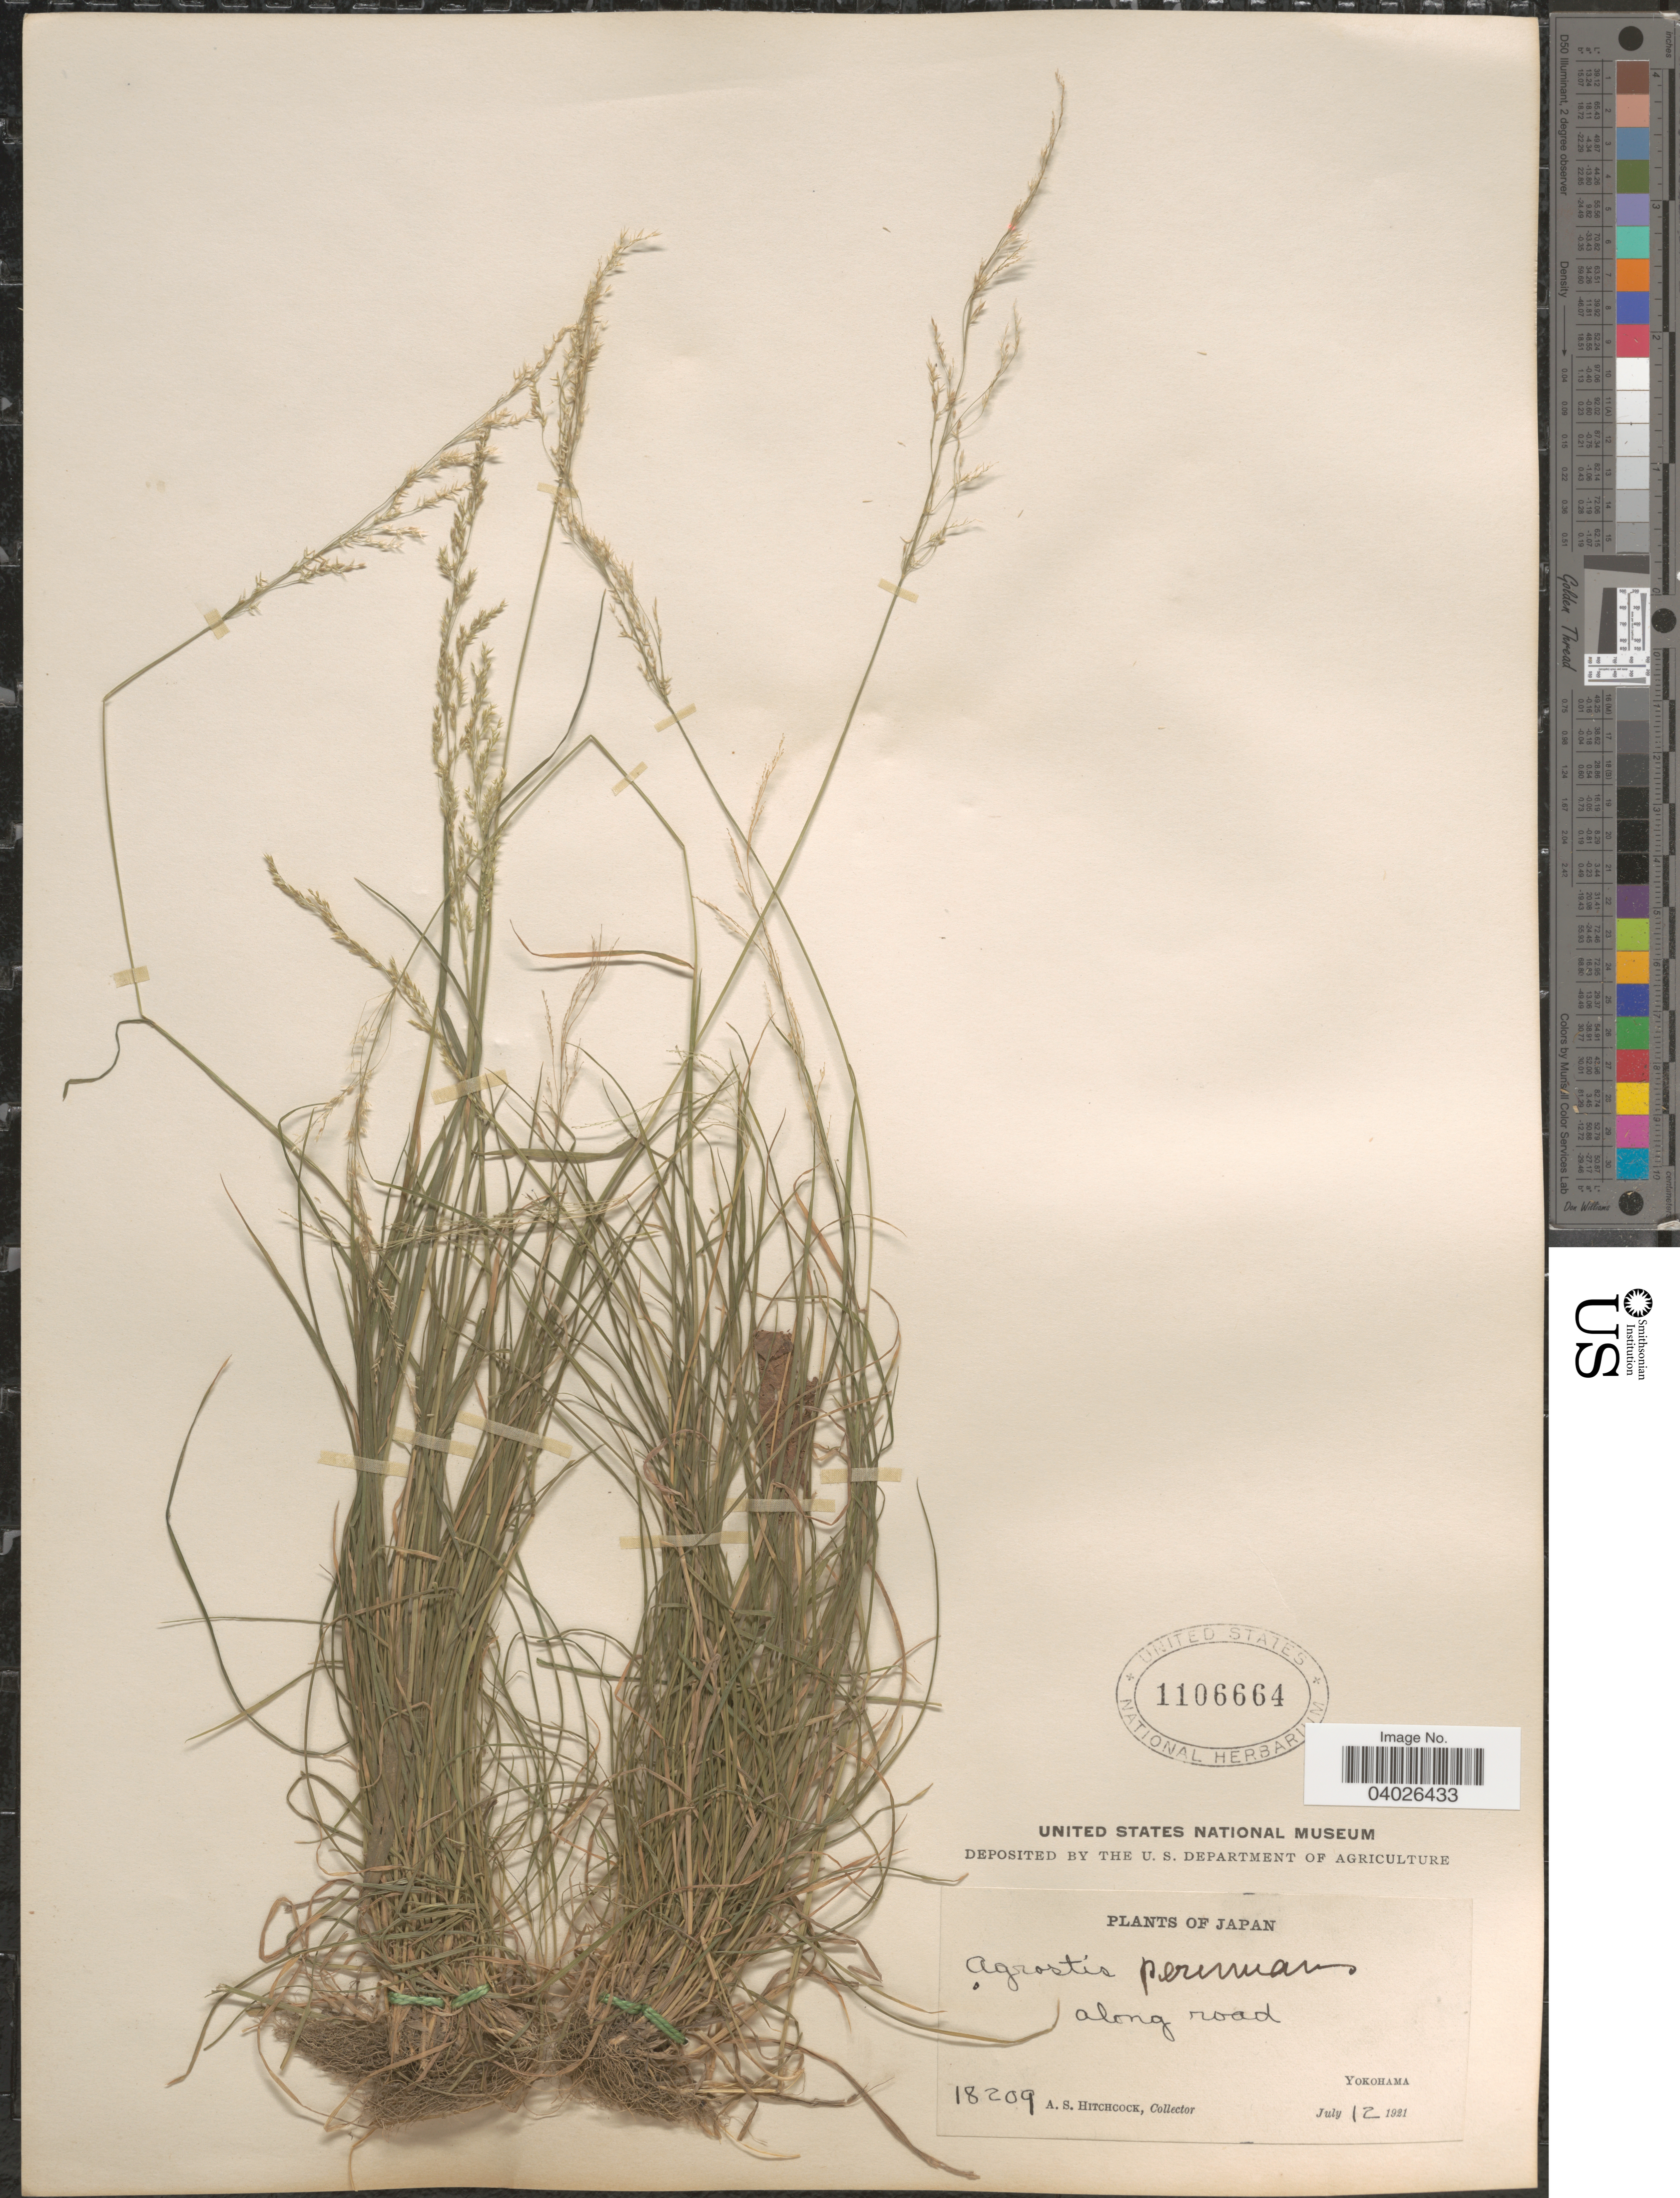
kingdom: Plantae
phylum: Tracheophyta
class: Liliopsida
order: Poales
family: Poaceae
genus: Agrostis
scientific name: Agrostis perennans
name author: (Walter) Tuck.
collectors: A. S. Hitchcock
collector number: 18209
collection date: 1921-07-12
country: Japan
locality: Yokohama.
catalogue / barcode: US 1106664